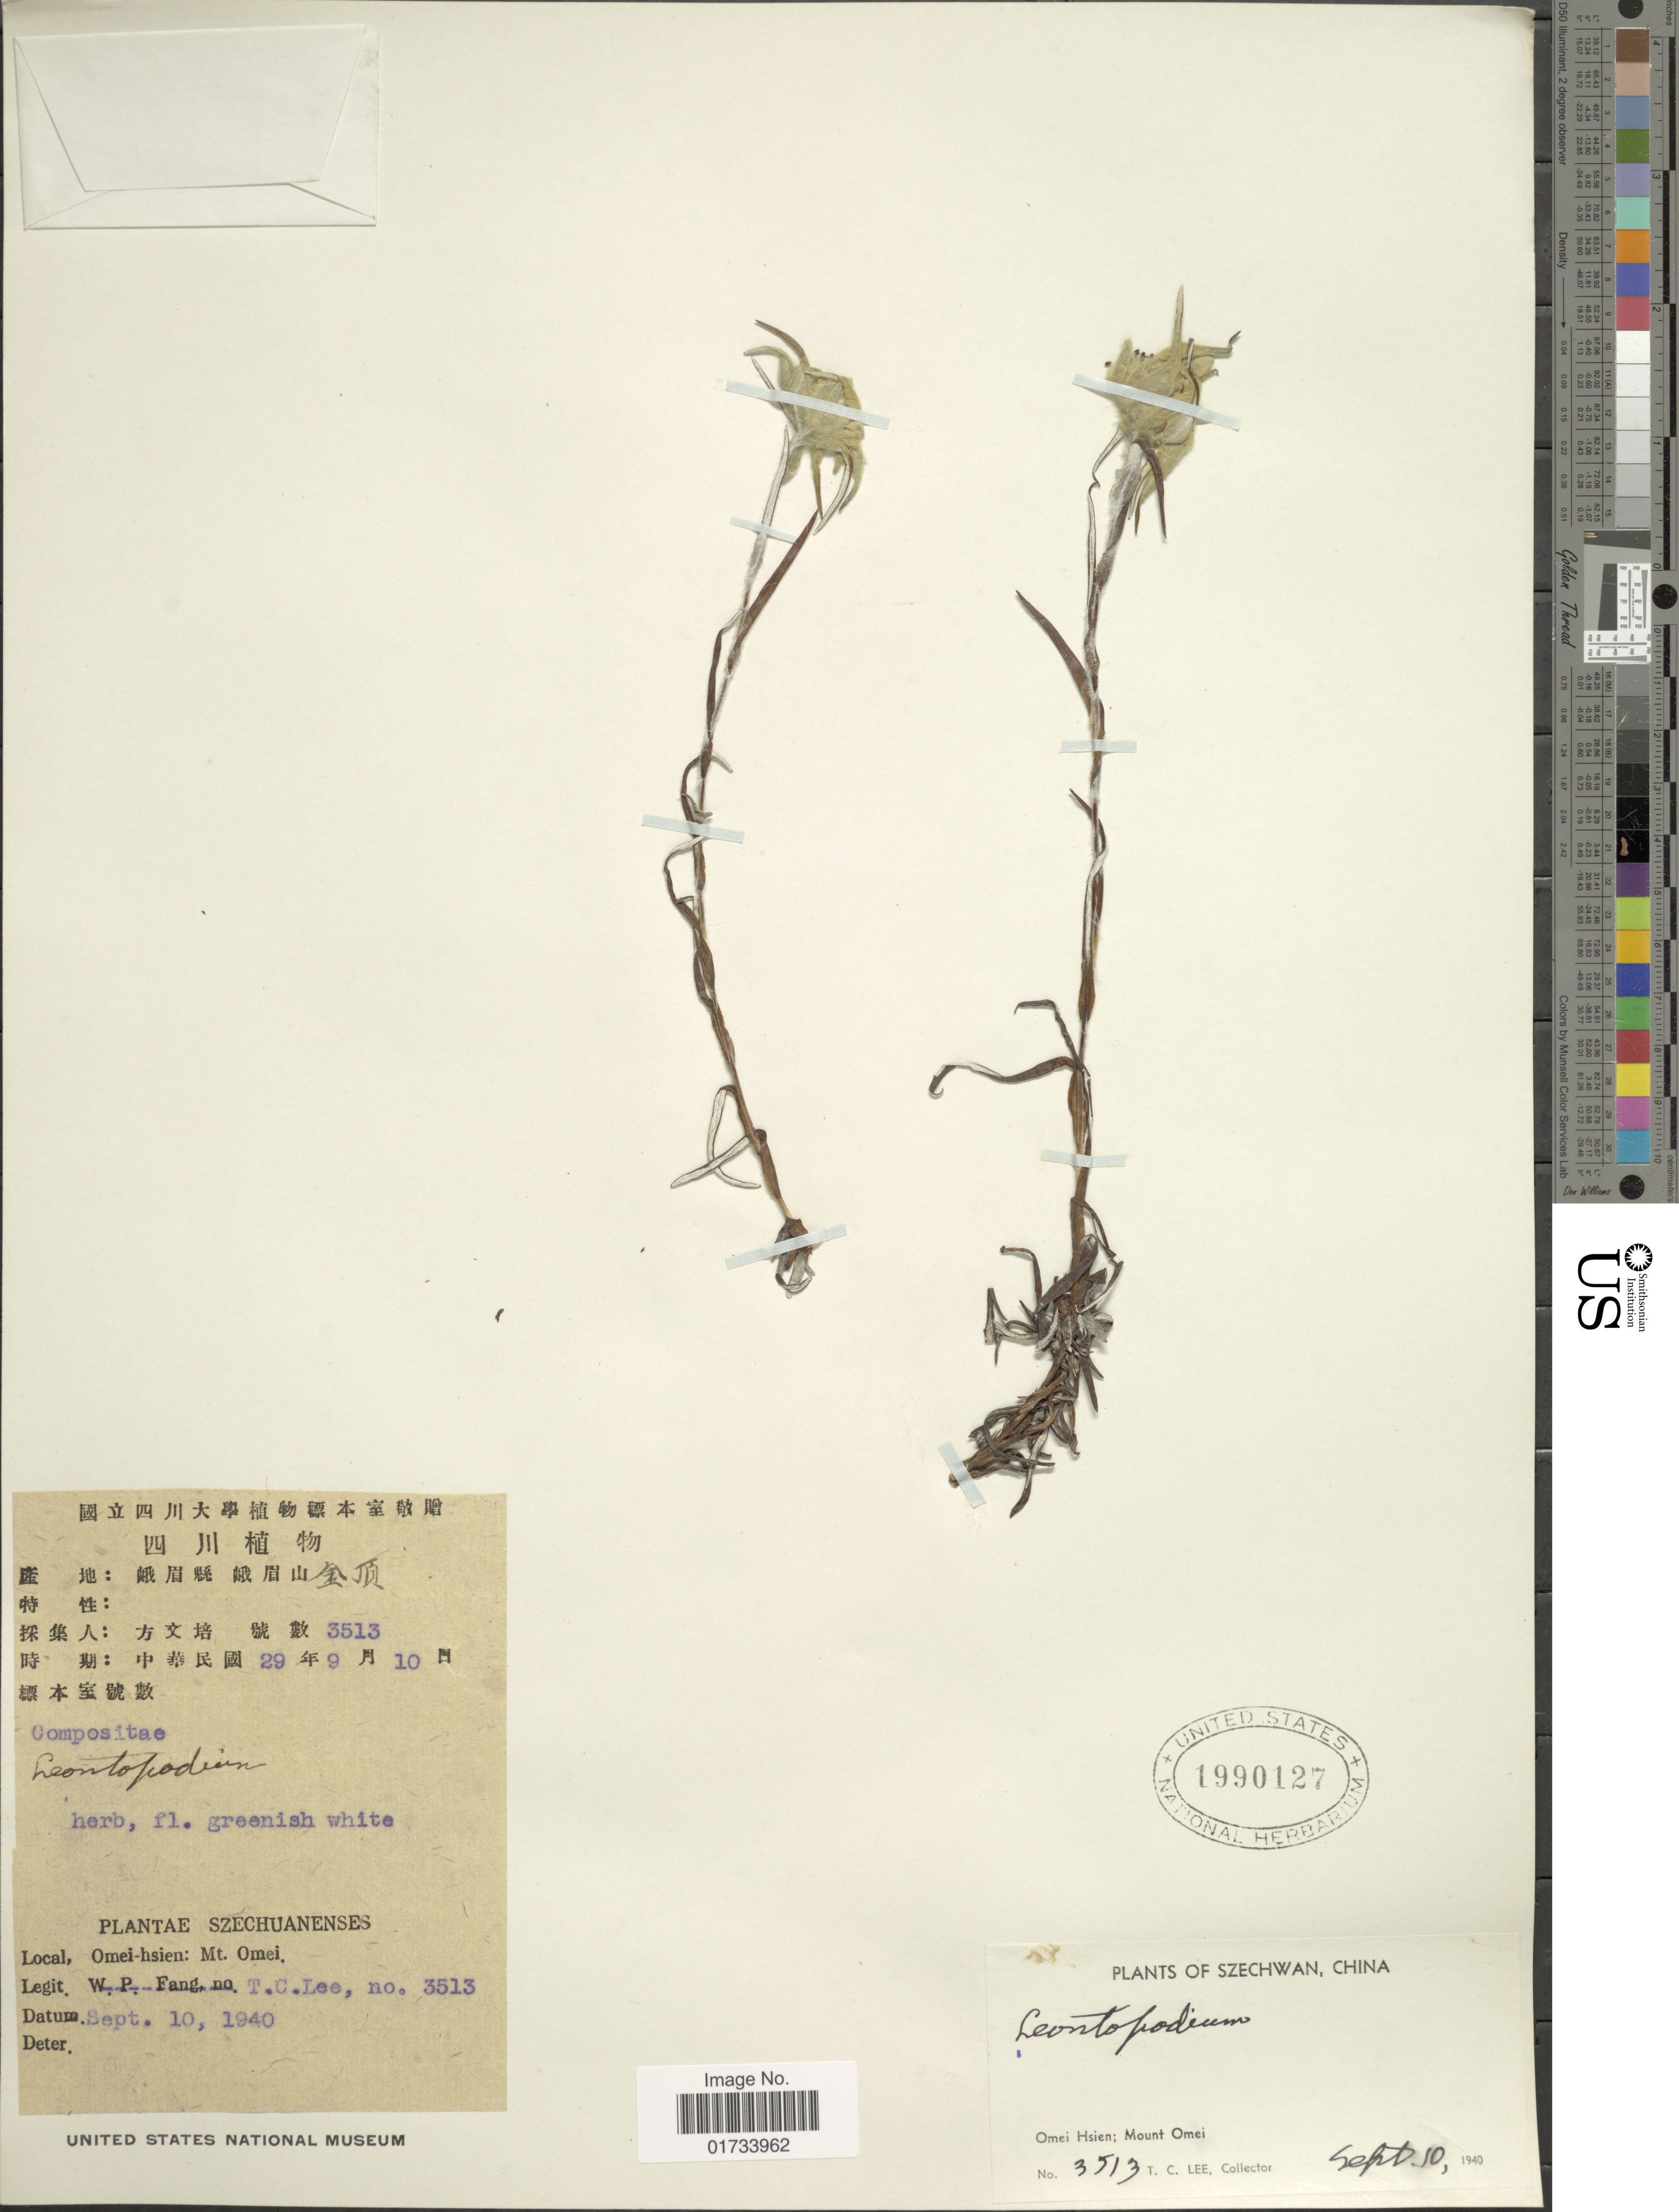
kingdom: Plantae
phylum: Tracheophyta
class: Magnoliopsida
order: Asterales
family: Asteraceae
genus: Leontopodium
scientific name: Leontopodium calocephalum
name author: (Franch.) Beauverd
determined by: Chen, Y. S.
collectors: T. Lee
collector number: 3513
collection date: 1940-09-10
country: China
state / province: Sichuan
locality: Szechwan, Omei-hsien: Mt. Omei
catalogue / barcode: US 1990127